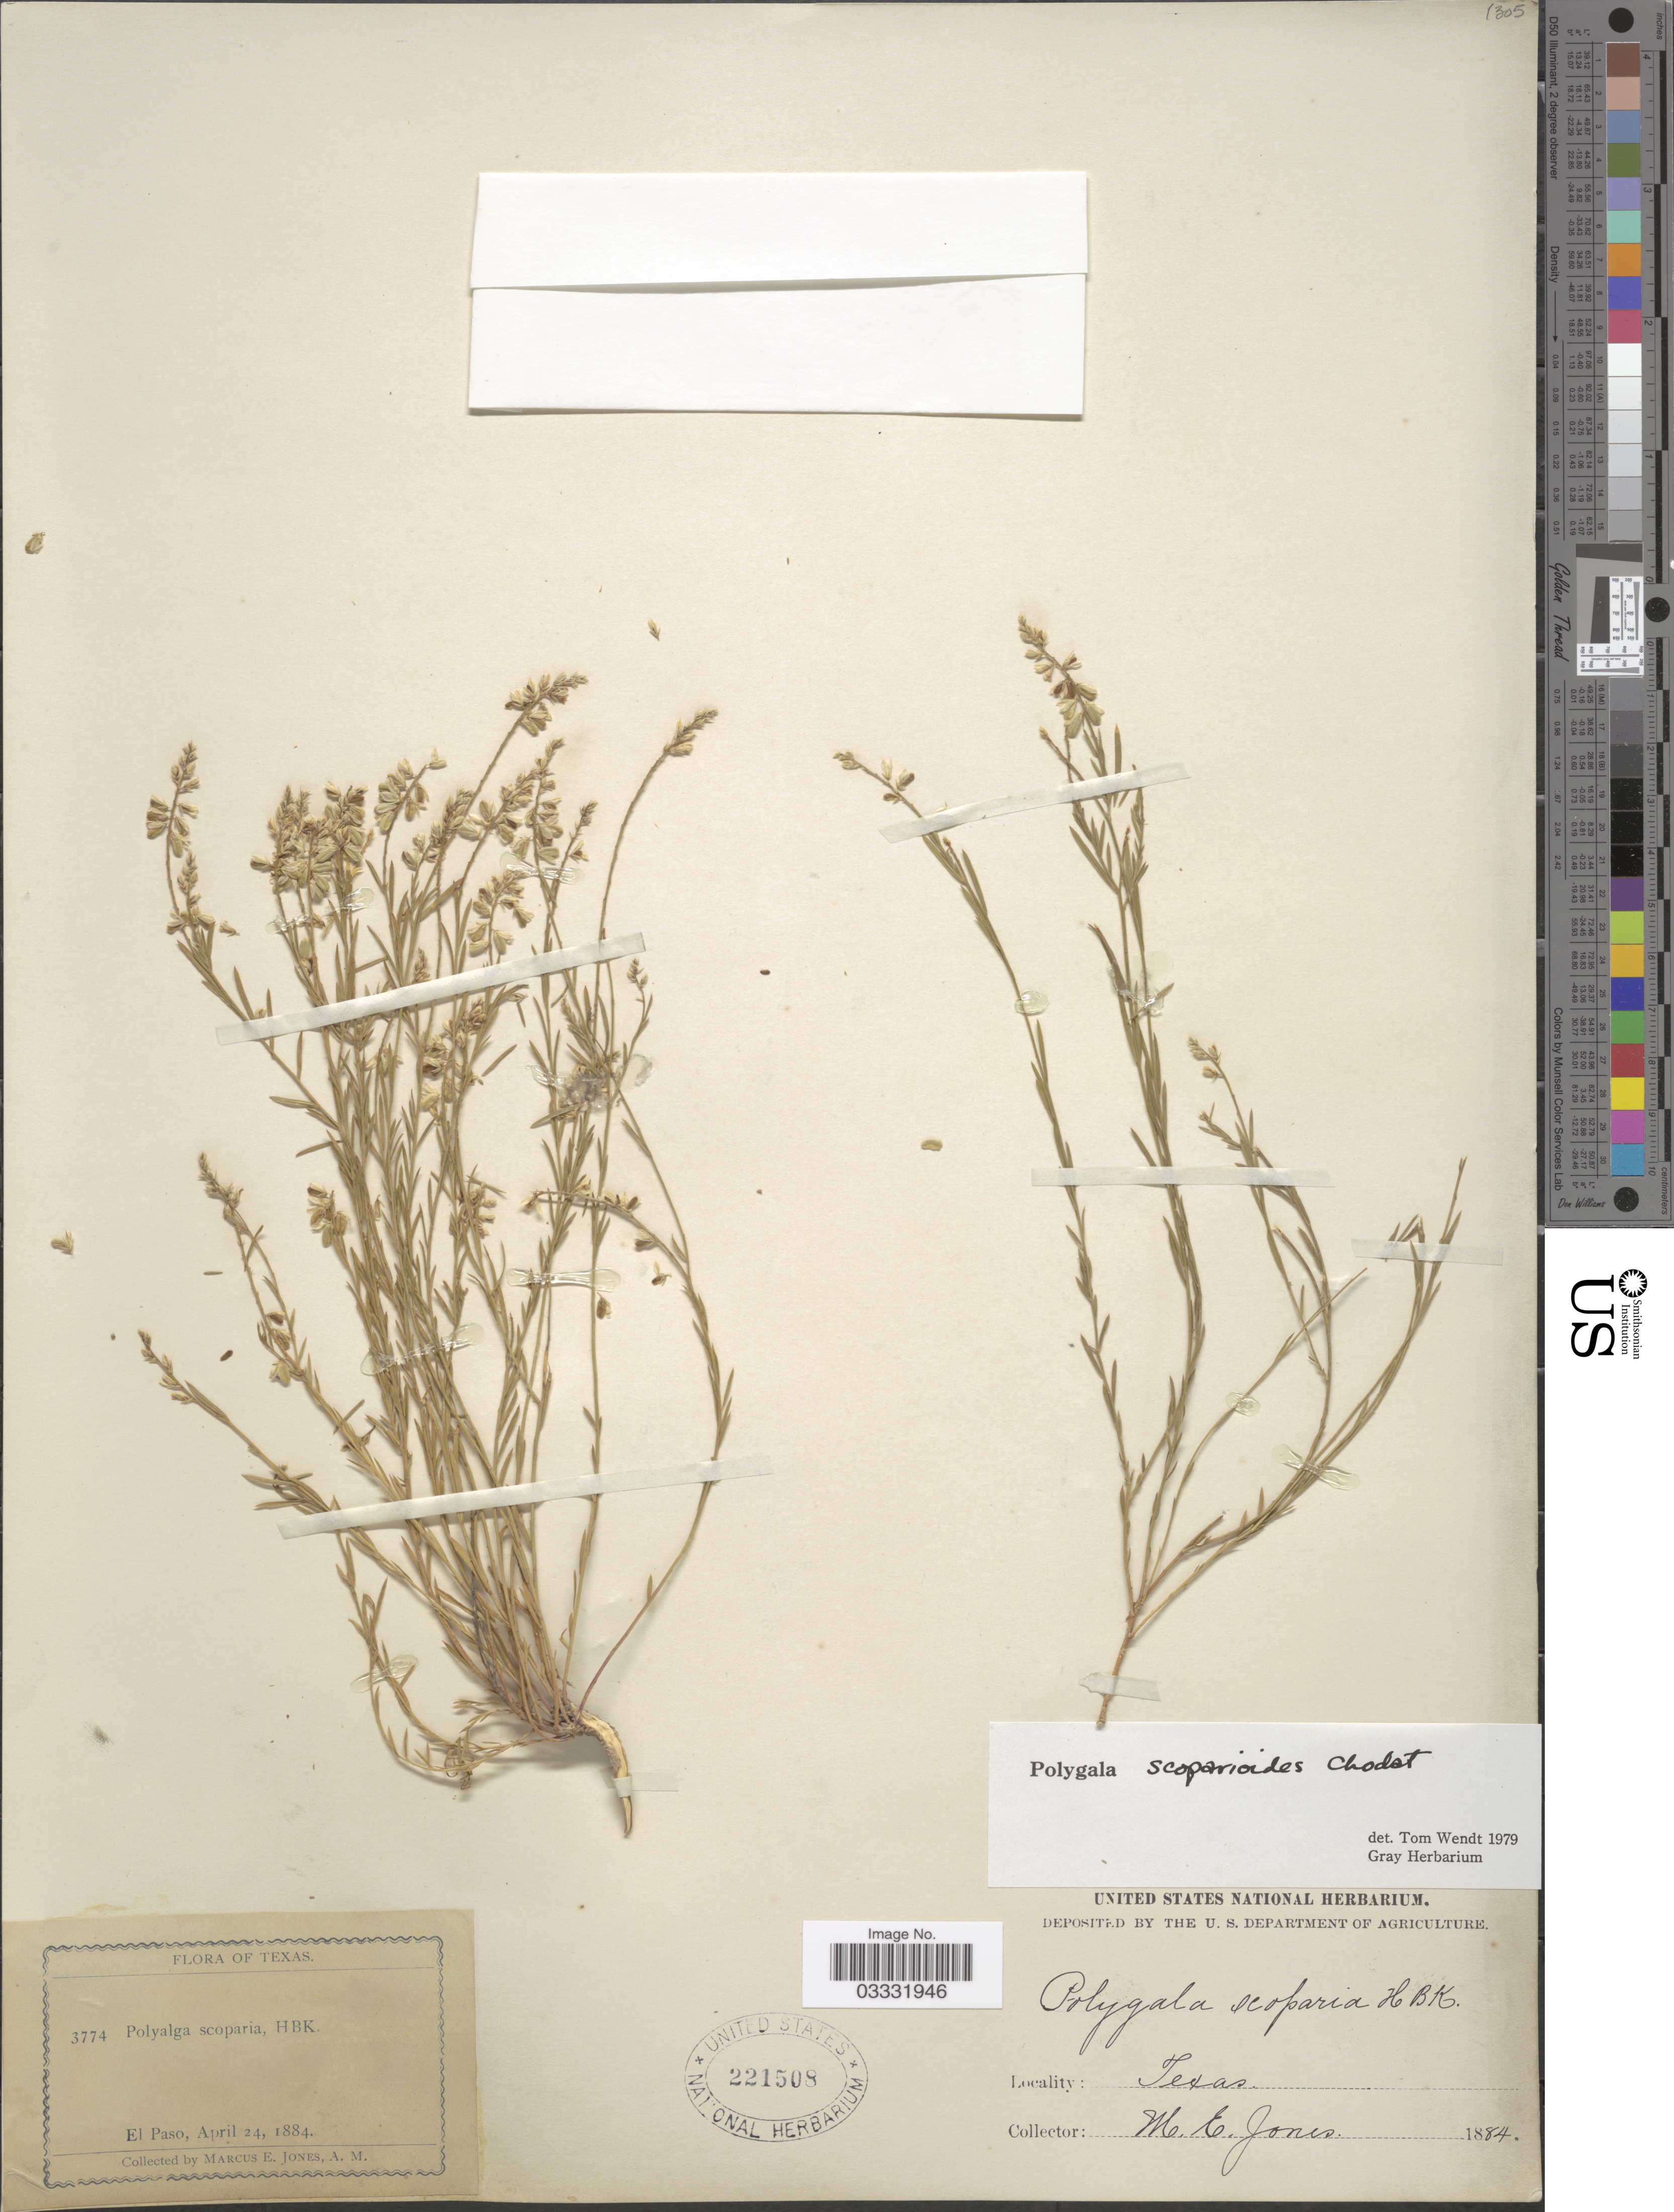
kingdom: Plantae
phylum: Tracheophyta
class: Magnoliopsida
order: Fabales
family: Polygalaceae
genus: Polygala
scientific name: Polygala scoparioides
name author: Chodat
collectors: M. E. Jones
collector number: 3774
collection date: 1884-04-24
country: United States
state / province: Texas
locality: El Paso.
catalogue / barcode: US 221508